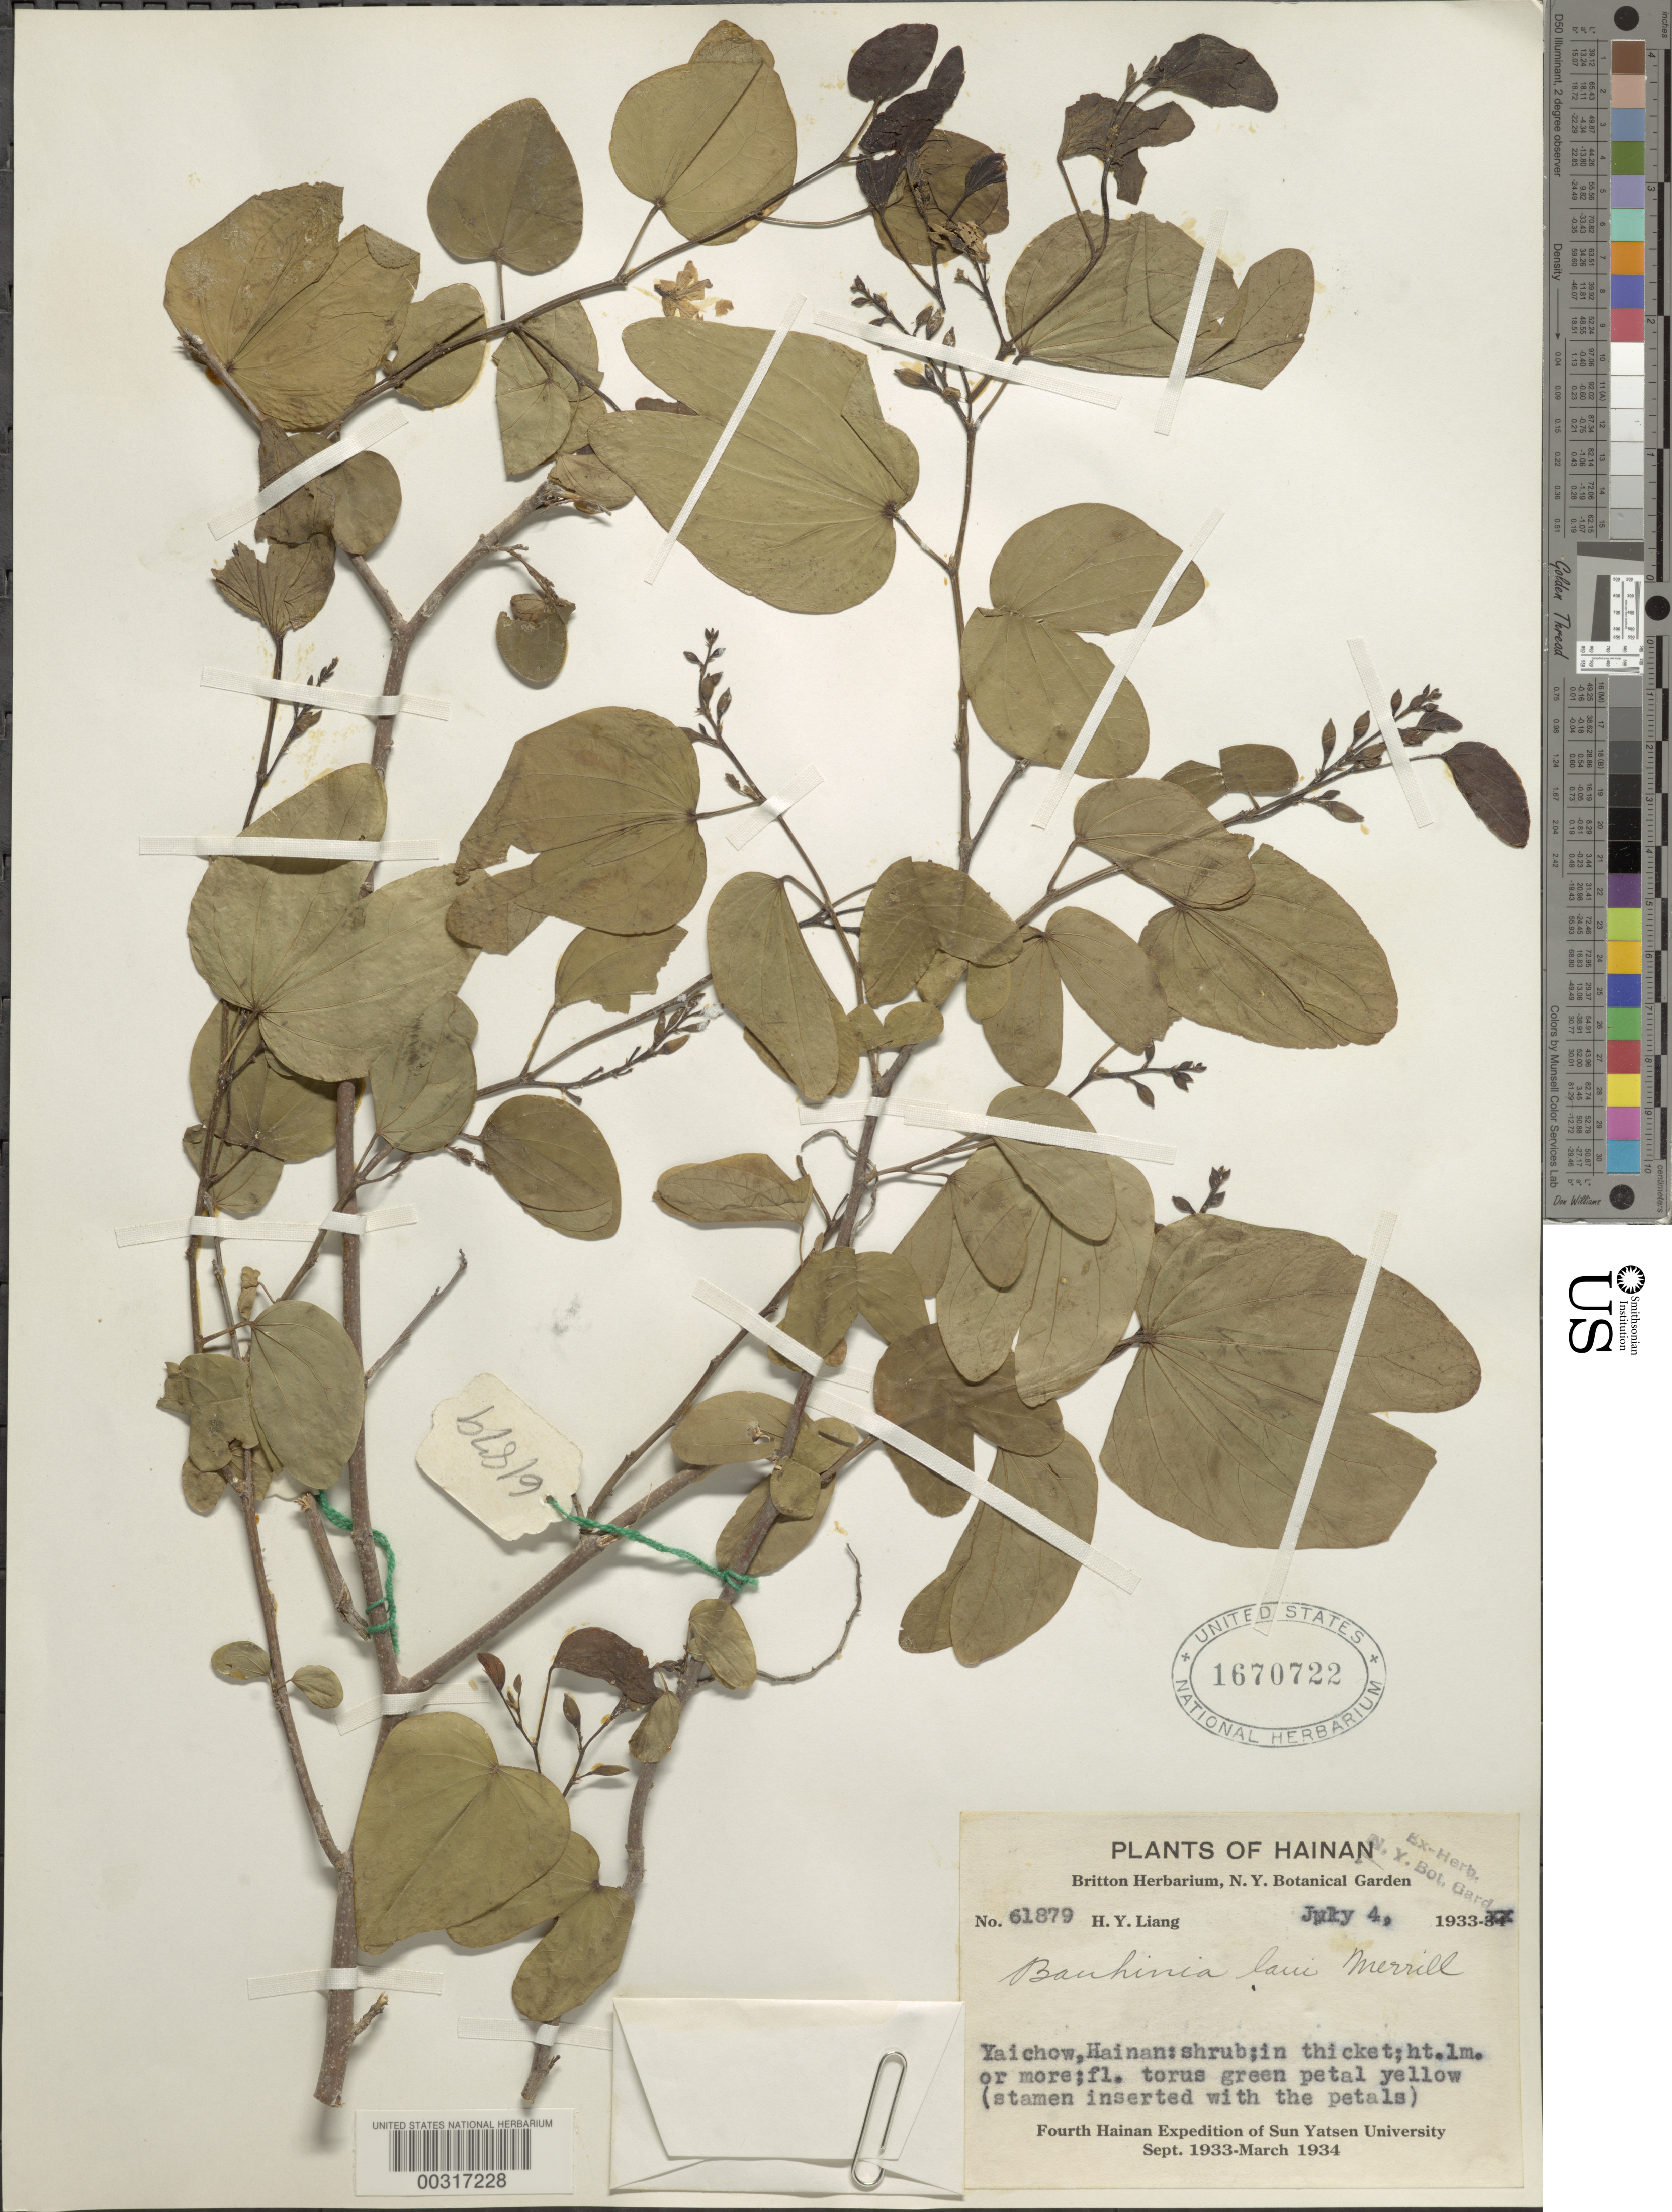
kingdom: Plantae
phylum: Tracheophyta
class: Magnoliopsida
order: Fabales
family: Fabaceae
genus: Bauhinia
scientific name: Bauhinia viridescens var. viridescens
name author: Desv.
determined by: U.S. National Herbarium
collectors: H. Y. Liang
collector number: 61879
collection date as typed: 04 Jul 1933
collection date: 1933-07-04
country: China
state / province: Hainan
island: Hainan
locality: Yaichow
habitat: Thicket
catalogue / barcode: US 1670722